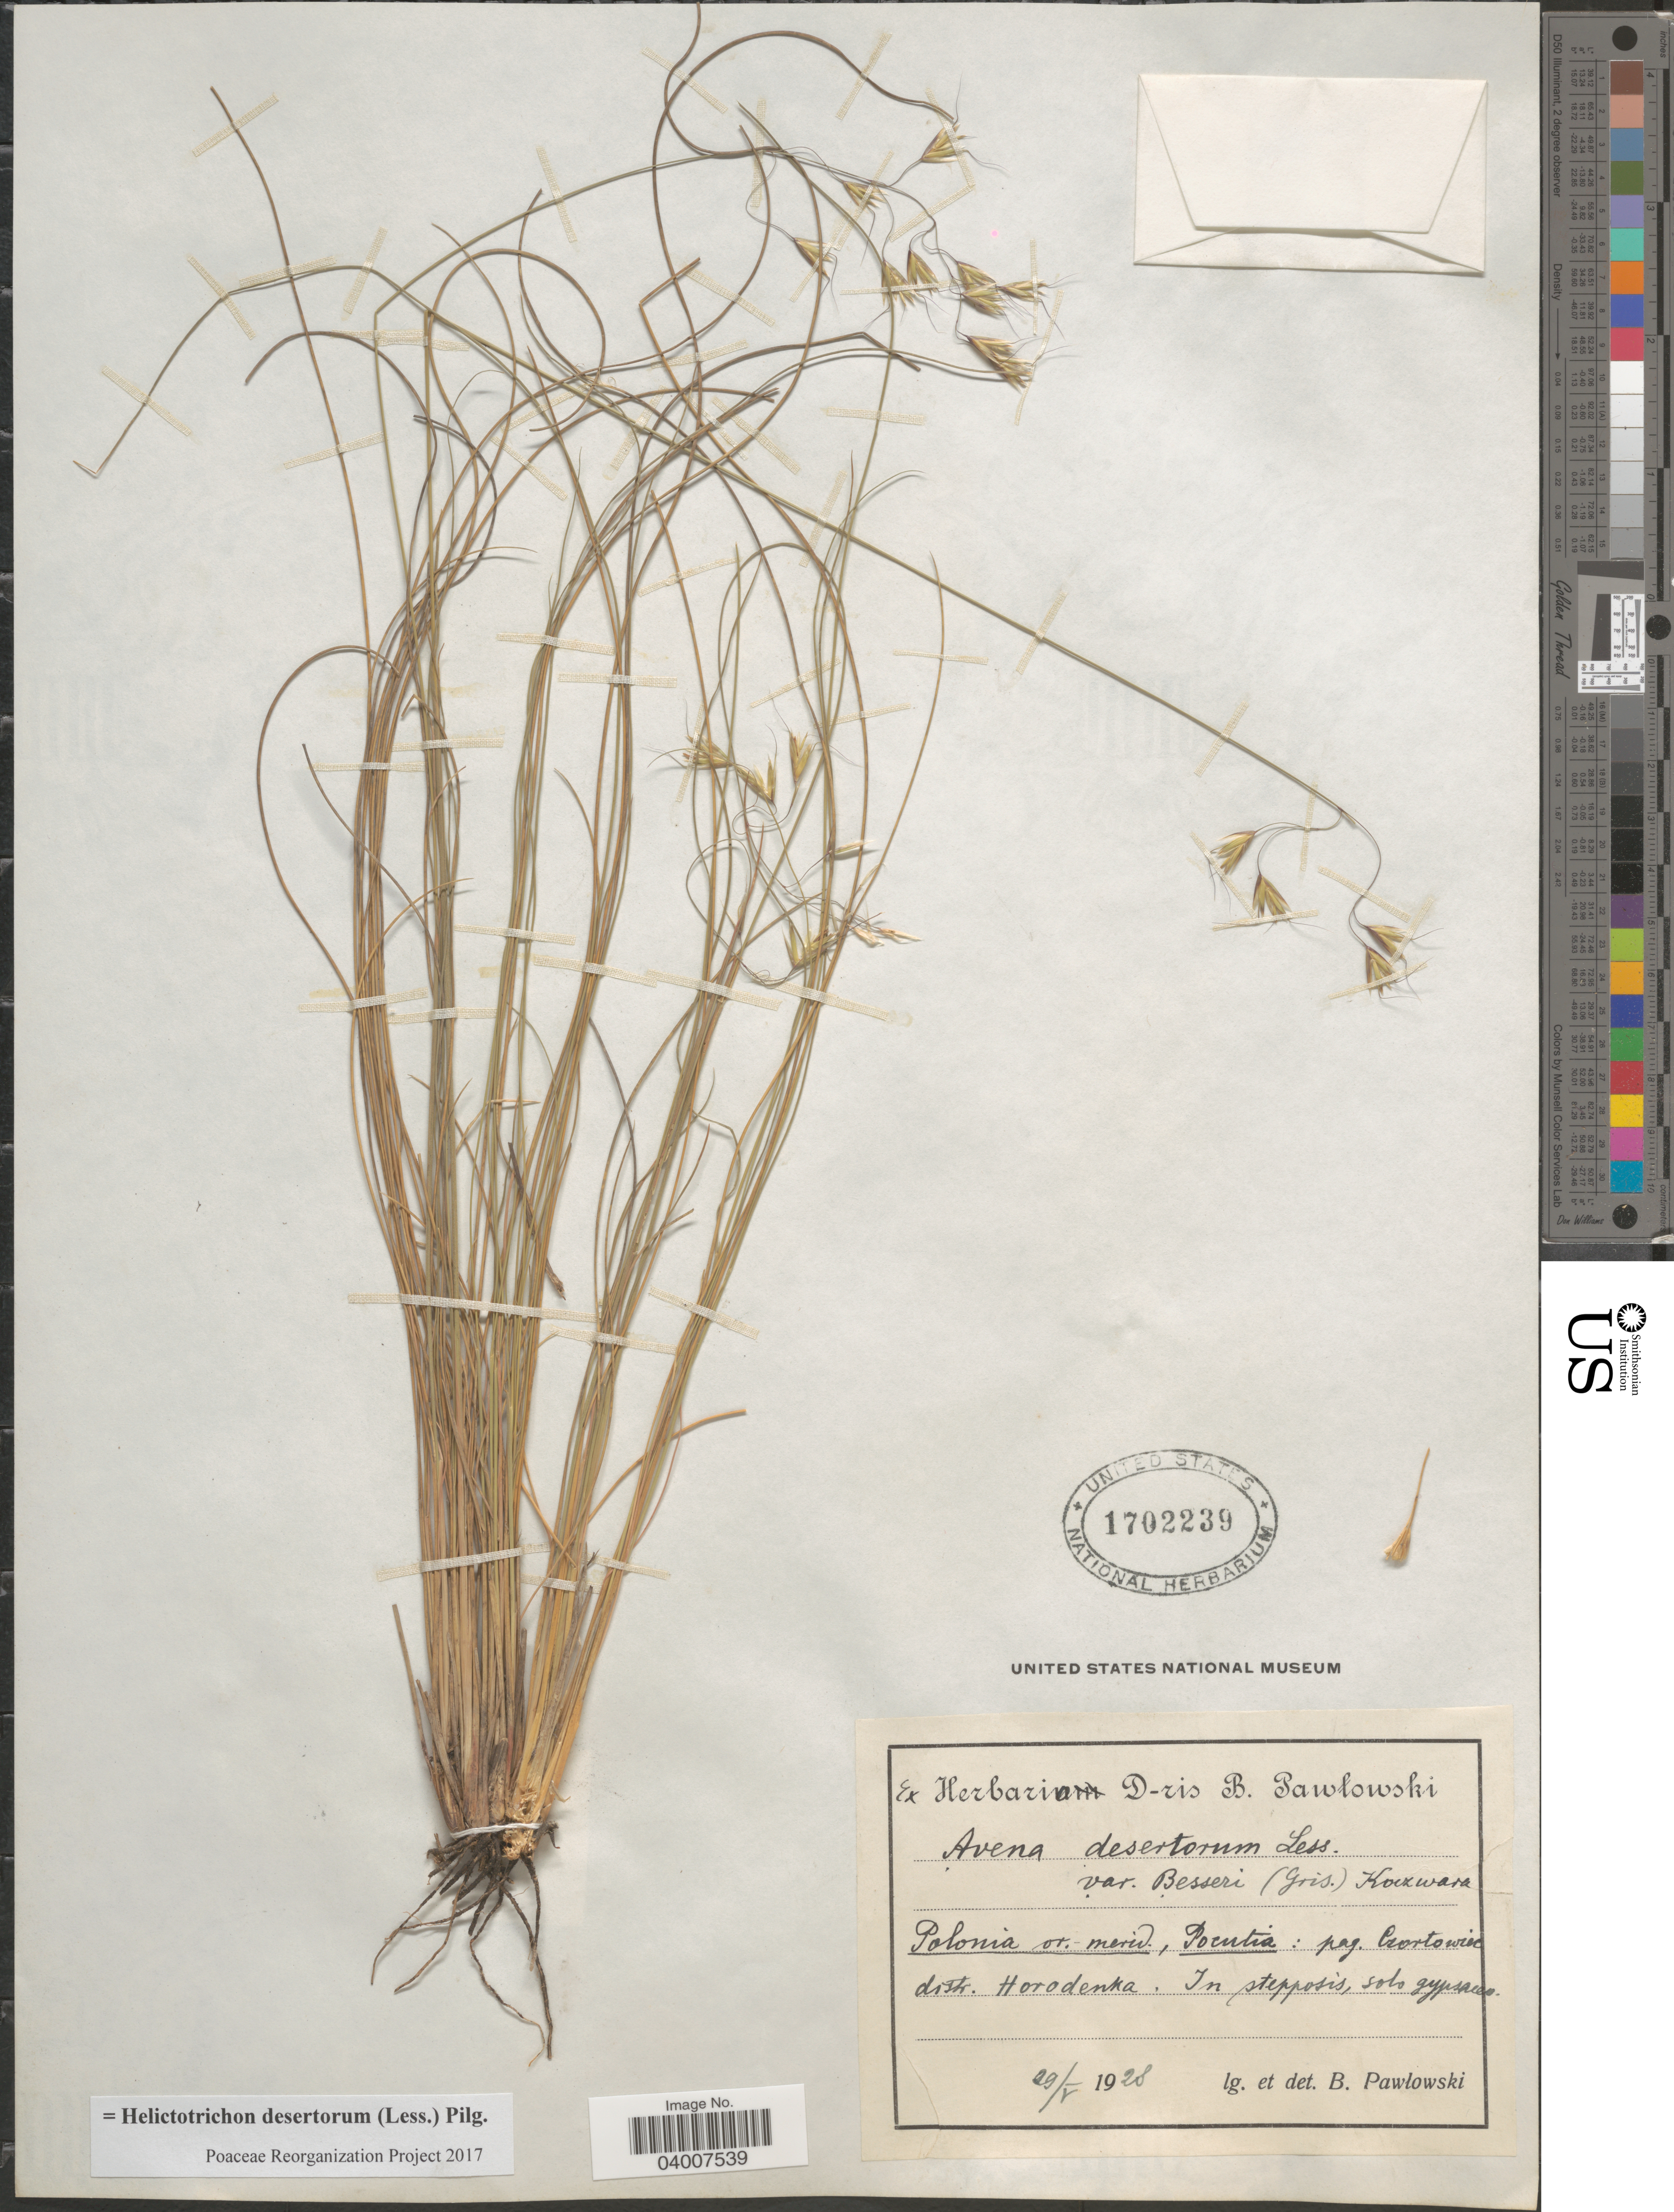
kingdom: Plantae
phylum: Tracheophyta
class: Liliopsida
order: Poales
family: Poaceae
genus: Helictotrichon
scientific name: Helictotrichon desertorum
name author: (Less.) Pilg.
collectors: B. Pawlowski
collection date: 1928-05-29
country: Poland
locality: Pr. merid., Poentia: pag. Czortowisk. distr. Horodenka. In stepposis, solo gypsaces. [interpreted]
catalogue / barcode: US 1702239